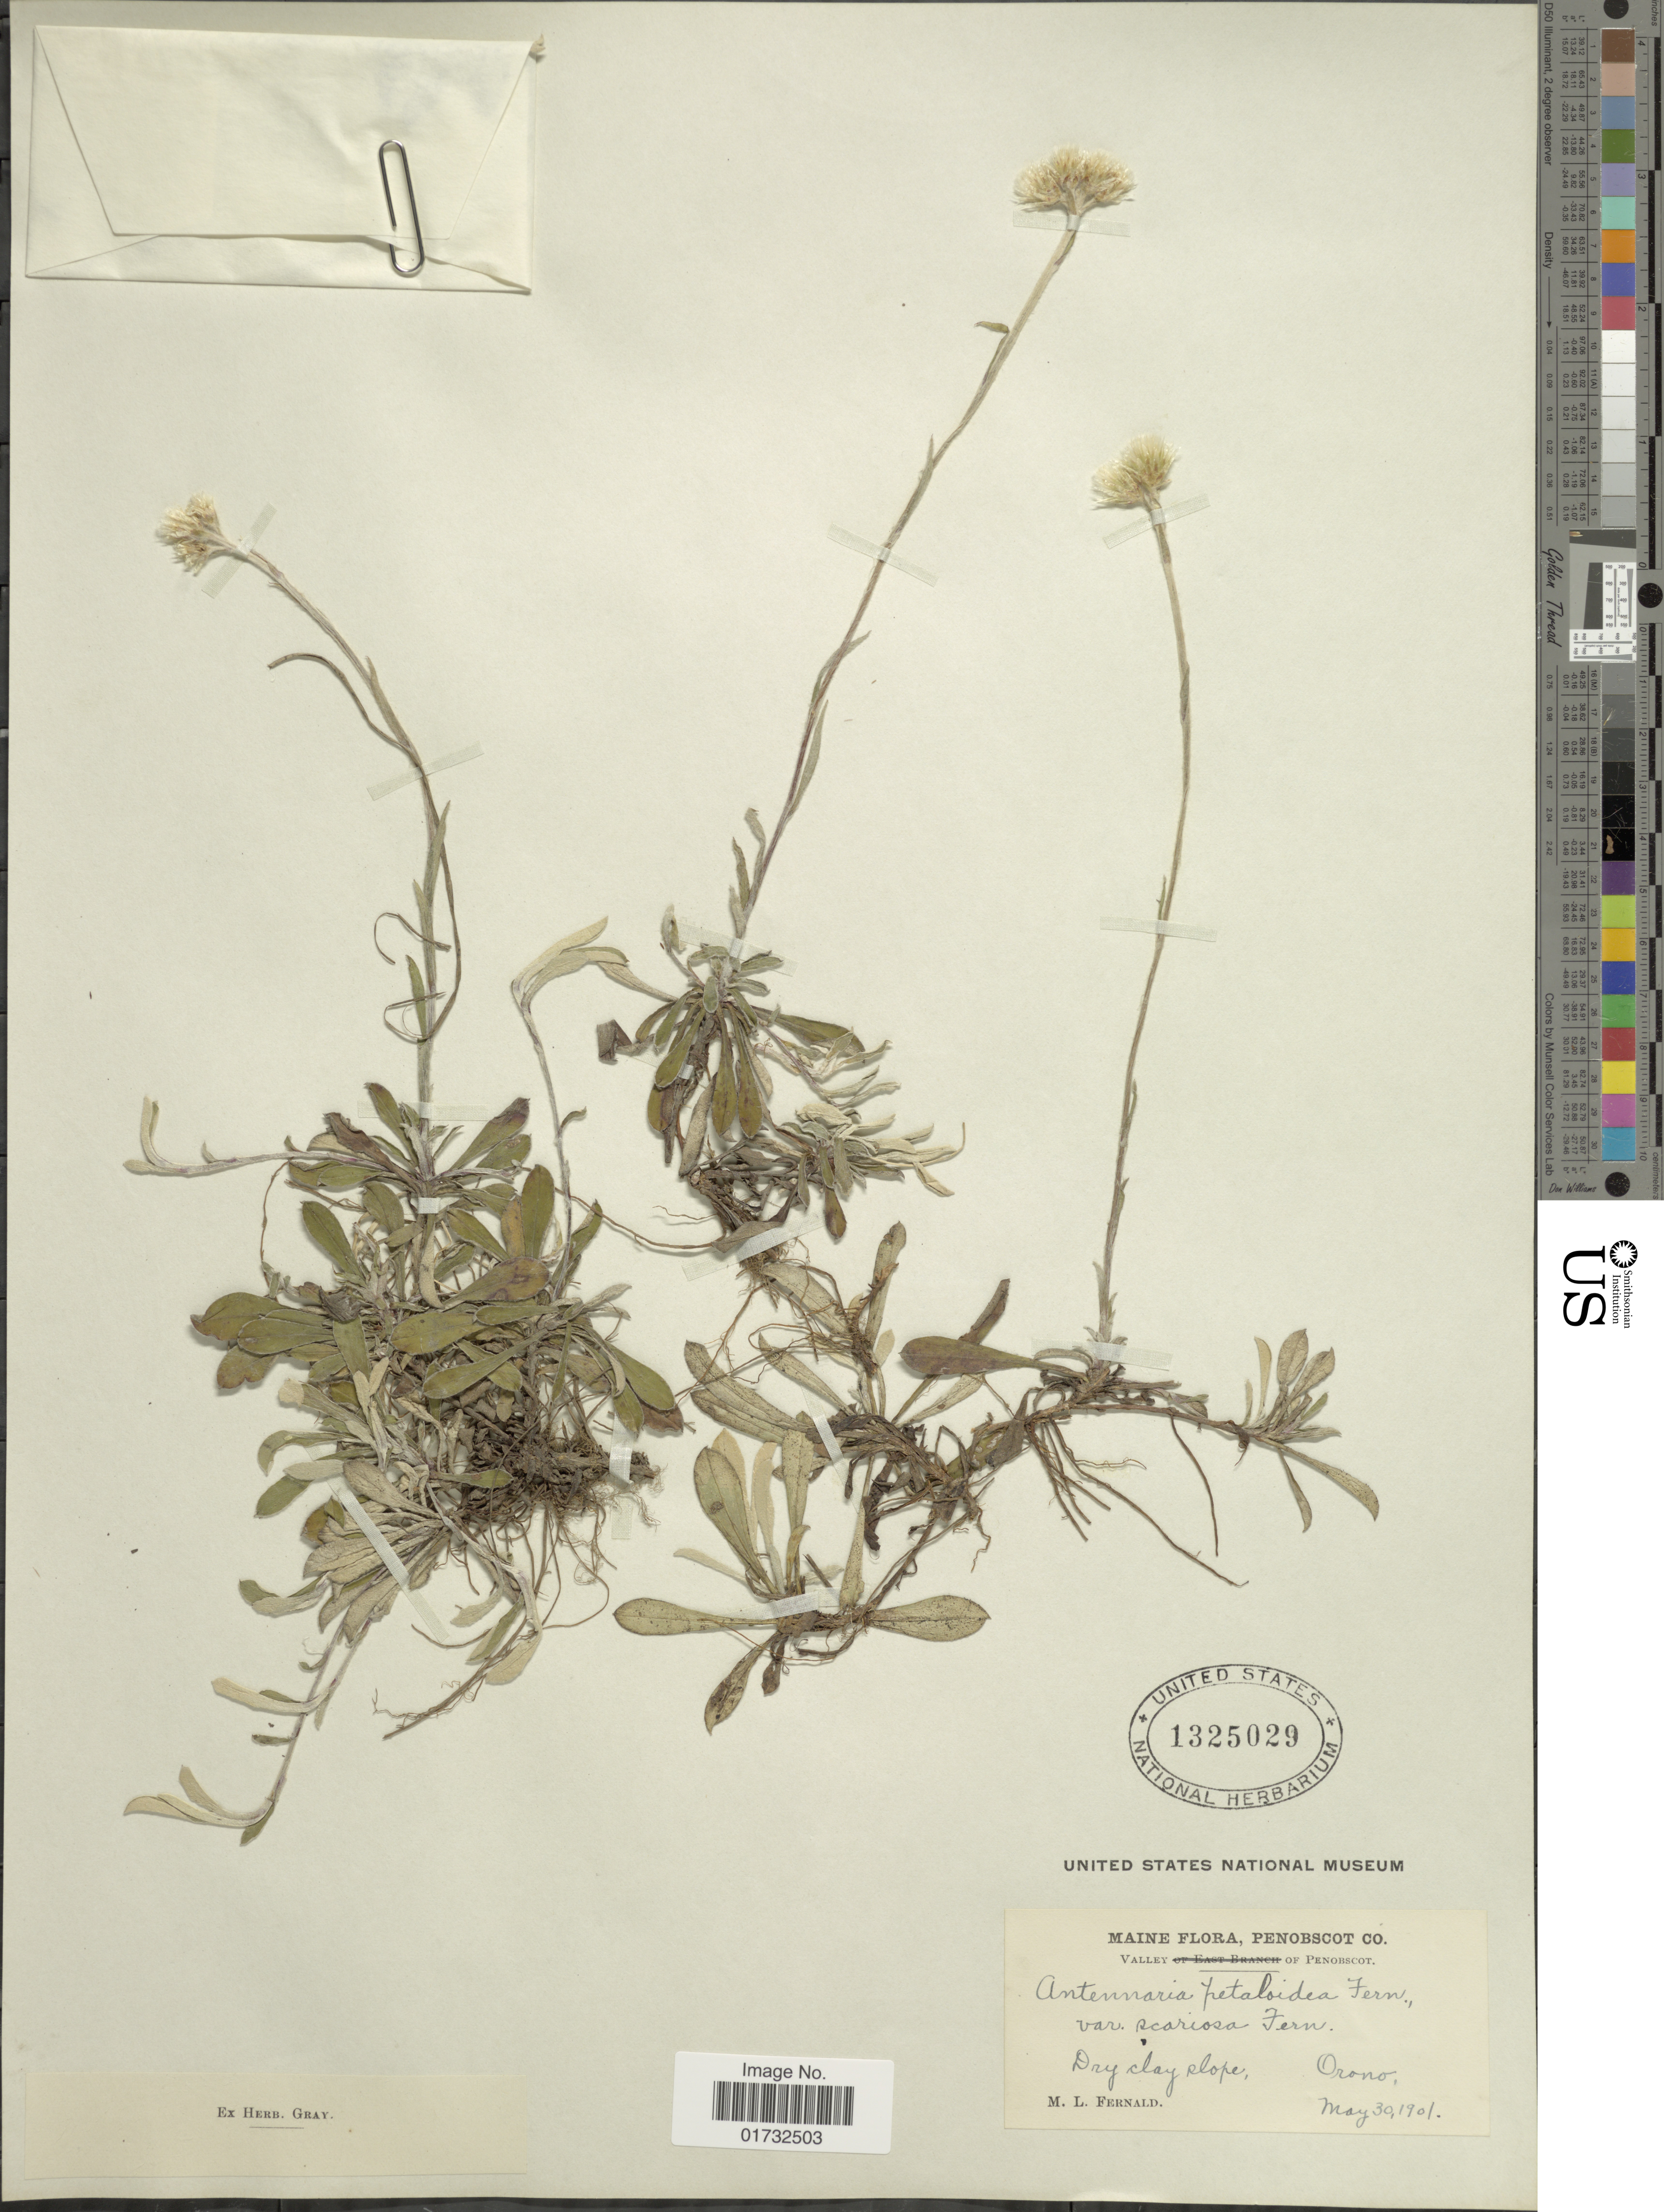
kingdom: Plantae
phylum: Tracheophyta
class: Magnoliopsida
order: Asterales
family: Asteraceae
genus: Antennaria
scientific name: Antennaria petaloidea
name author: (Fernald) Fernald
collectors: M. L. Fernald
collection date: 1901-05-30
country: United States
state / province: Maine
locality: Penobscot Co. Valley of Penobscot. Orono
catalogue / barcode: US 1325029